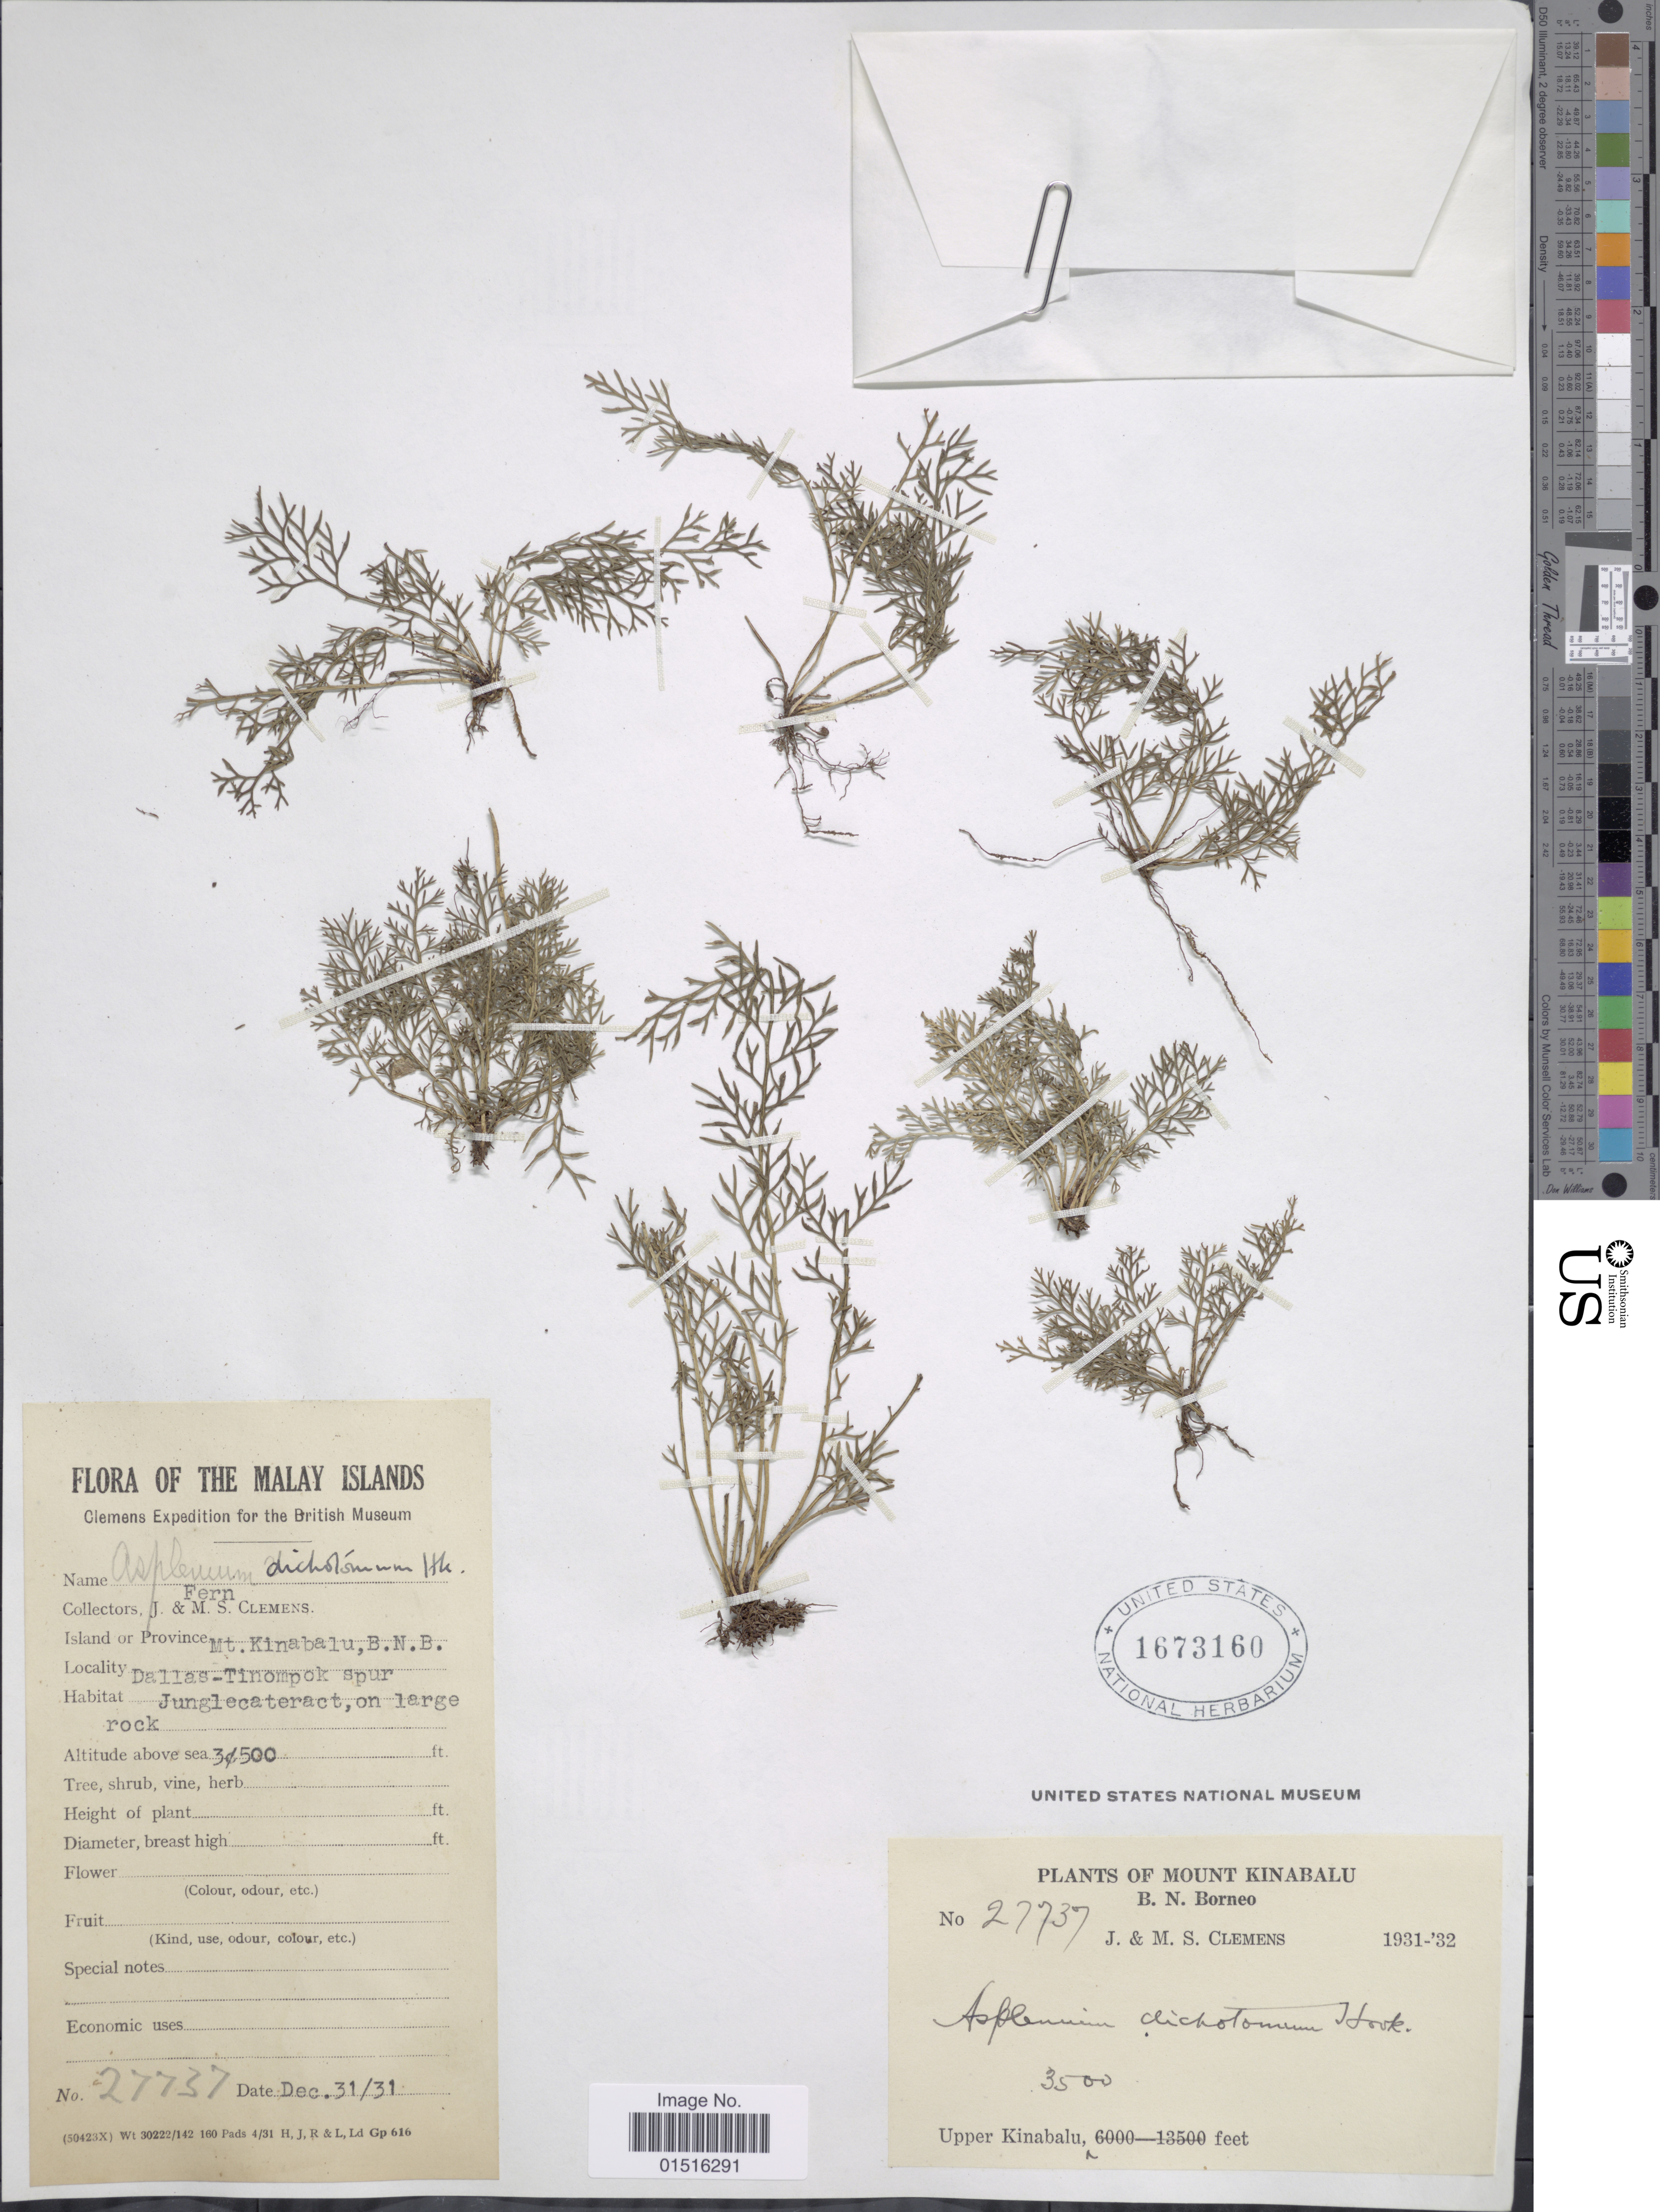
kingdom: Plantae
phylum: Tracheophyta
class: Polypodiopsida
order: Polypodiales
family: Aspleniaceae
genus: Asplenium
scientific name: Asplenium dichotomum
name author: Hook.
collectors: J. Clemens & M. S. Clemens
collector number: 27737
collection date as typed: Transcribed d/m/y: 31/12/31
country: Malaysia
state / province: Sabah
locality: Malay Islands, Mount Kinabalu, B. N. Borneo, Dallas-tinompok spur, Upper Kinabalu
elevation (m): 1067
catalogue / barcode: US 1673160